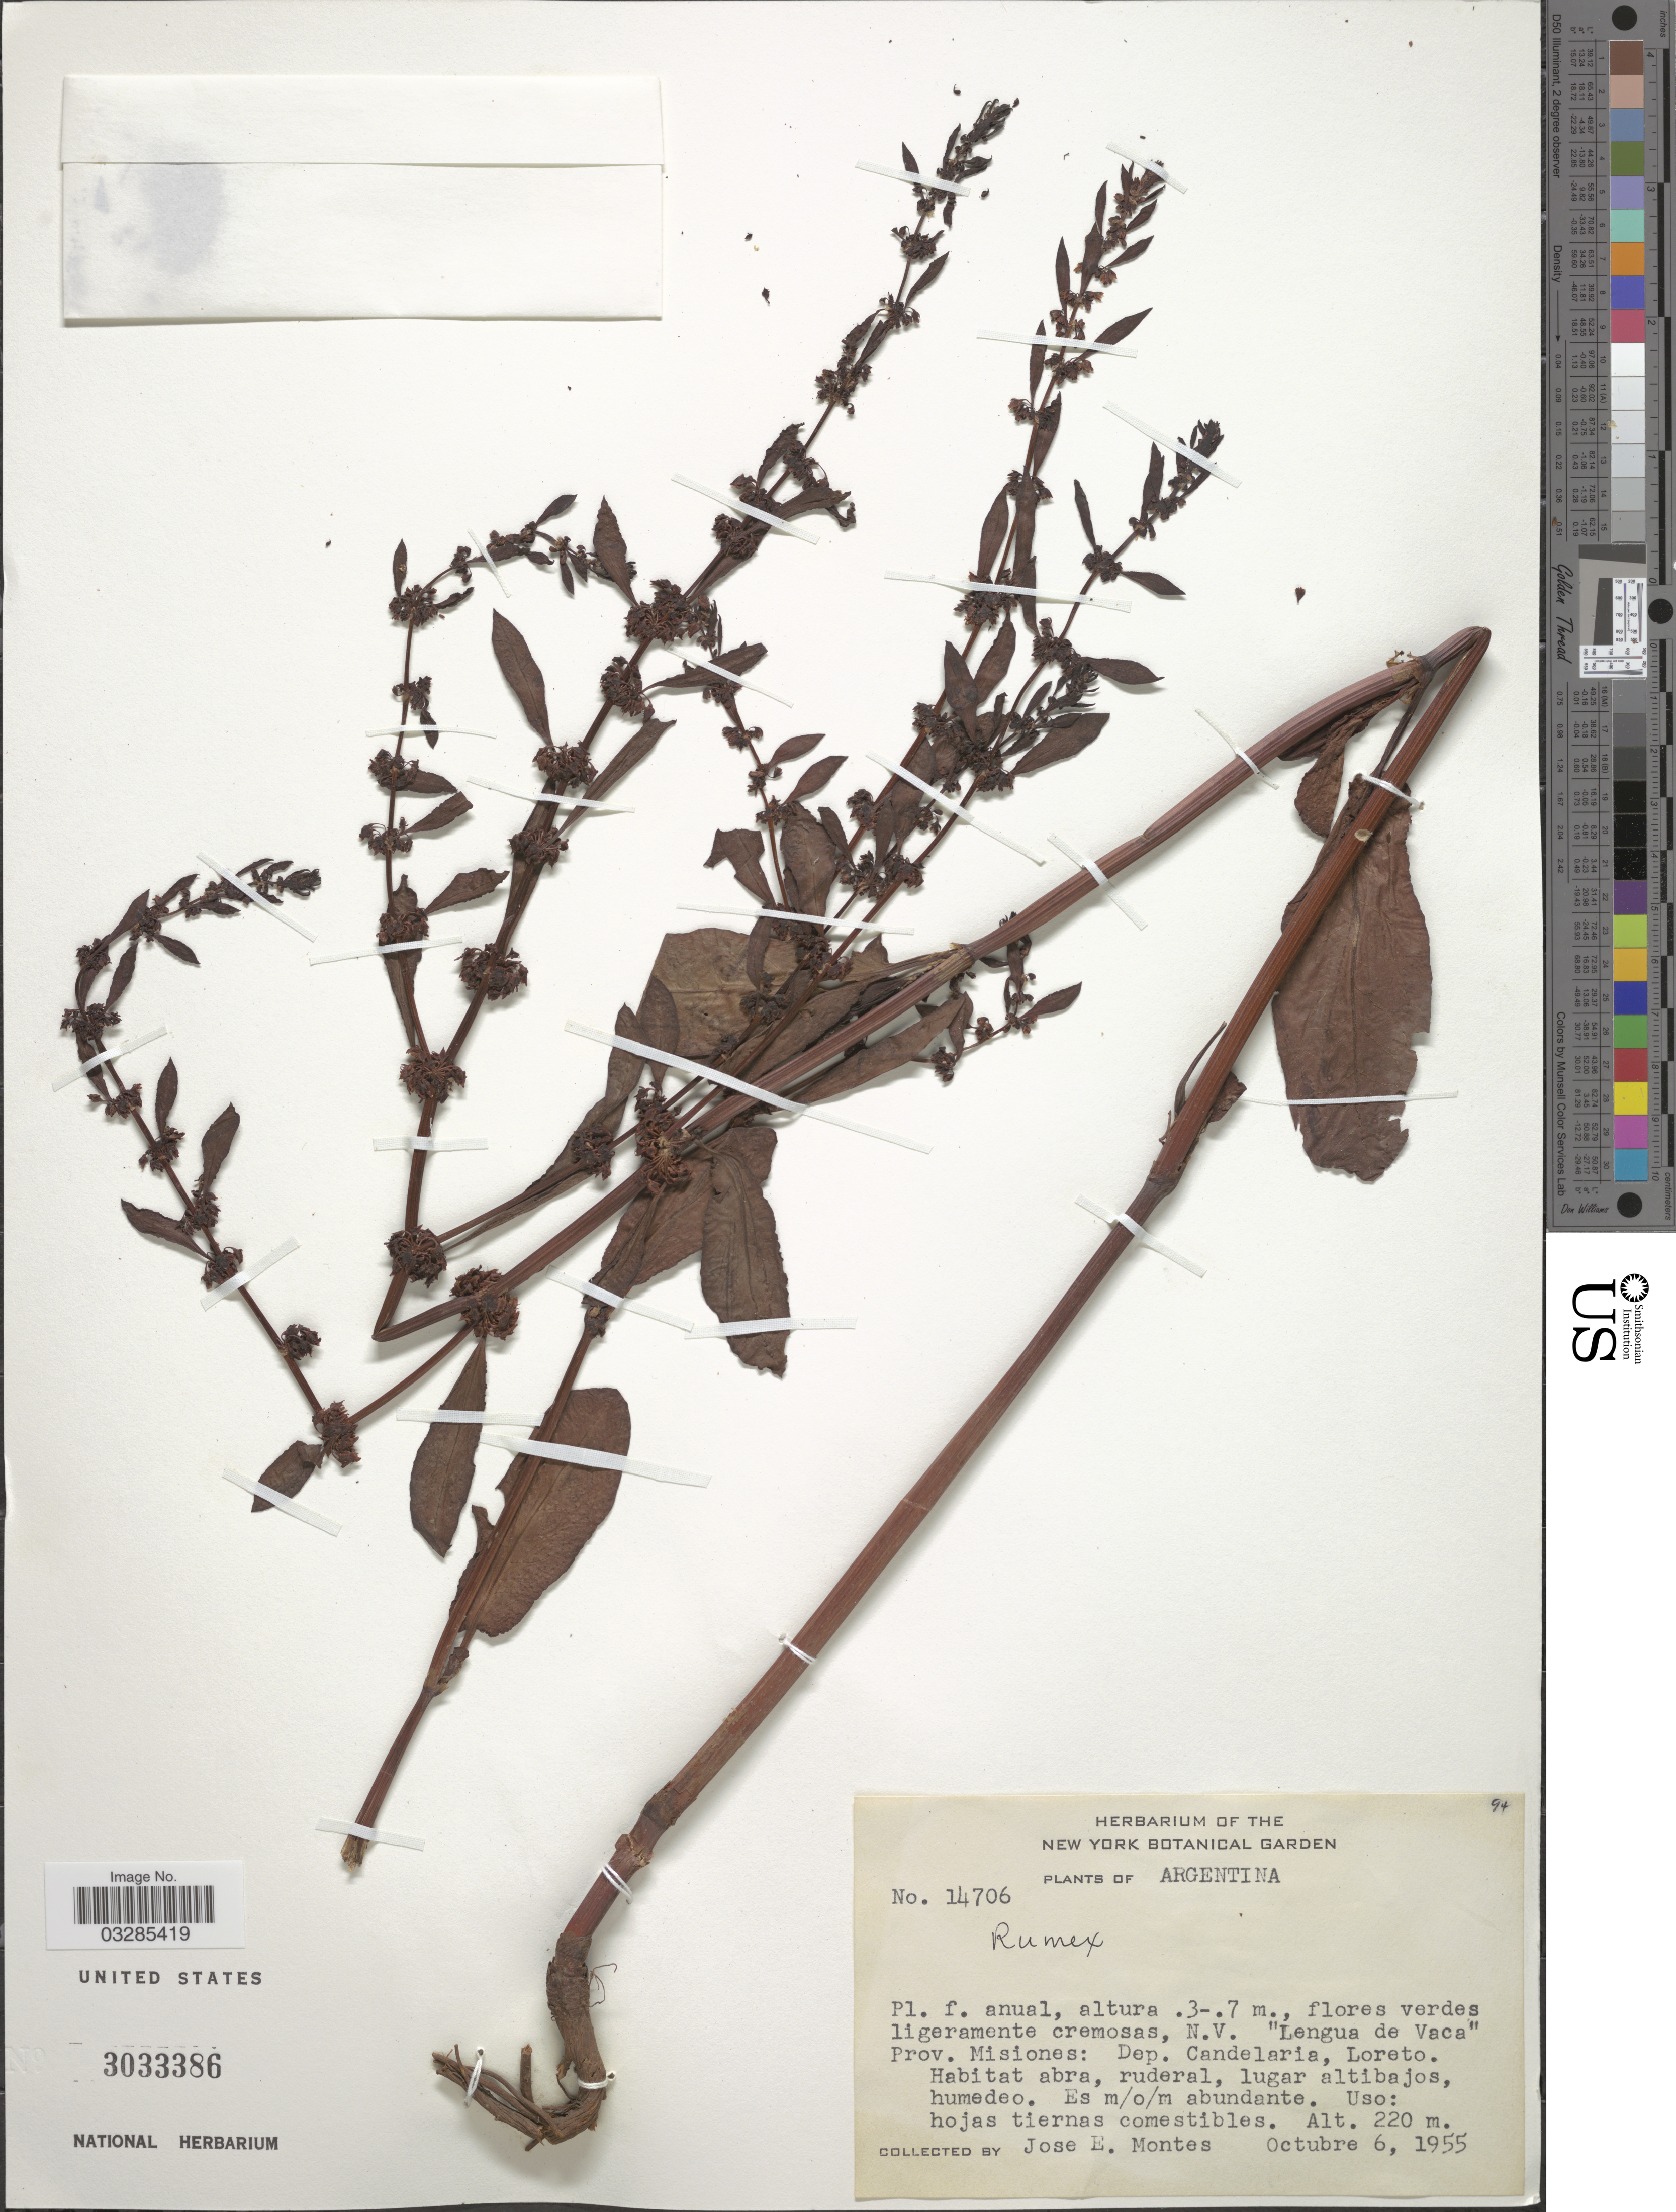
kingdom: Plantae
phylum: Tracheophyta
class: Magnoliopsida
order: Caryophyllales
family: Polygonaceae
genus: Rumex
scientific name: Rumex sp.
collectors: J. E. Montes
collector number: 14706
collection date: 1955-10-06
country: Argentina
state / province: Misiones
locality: Dep. Candelaria, Loreto.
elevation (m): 220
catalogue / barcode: US 3033386